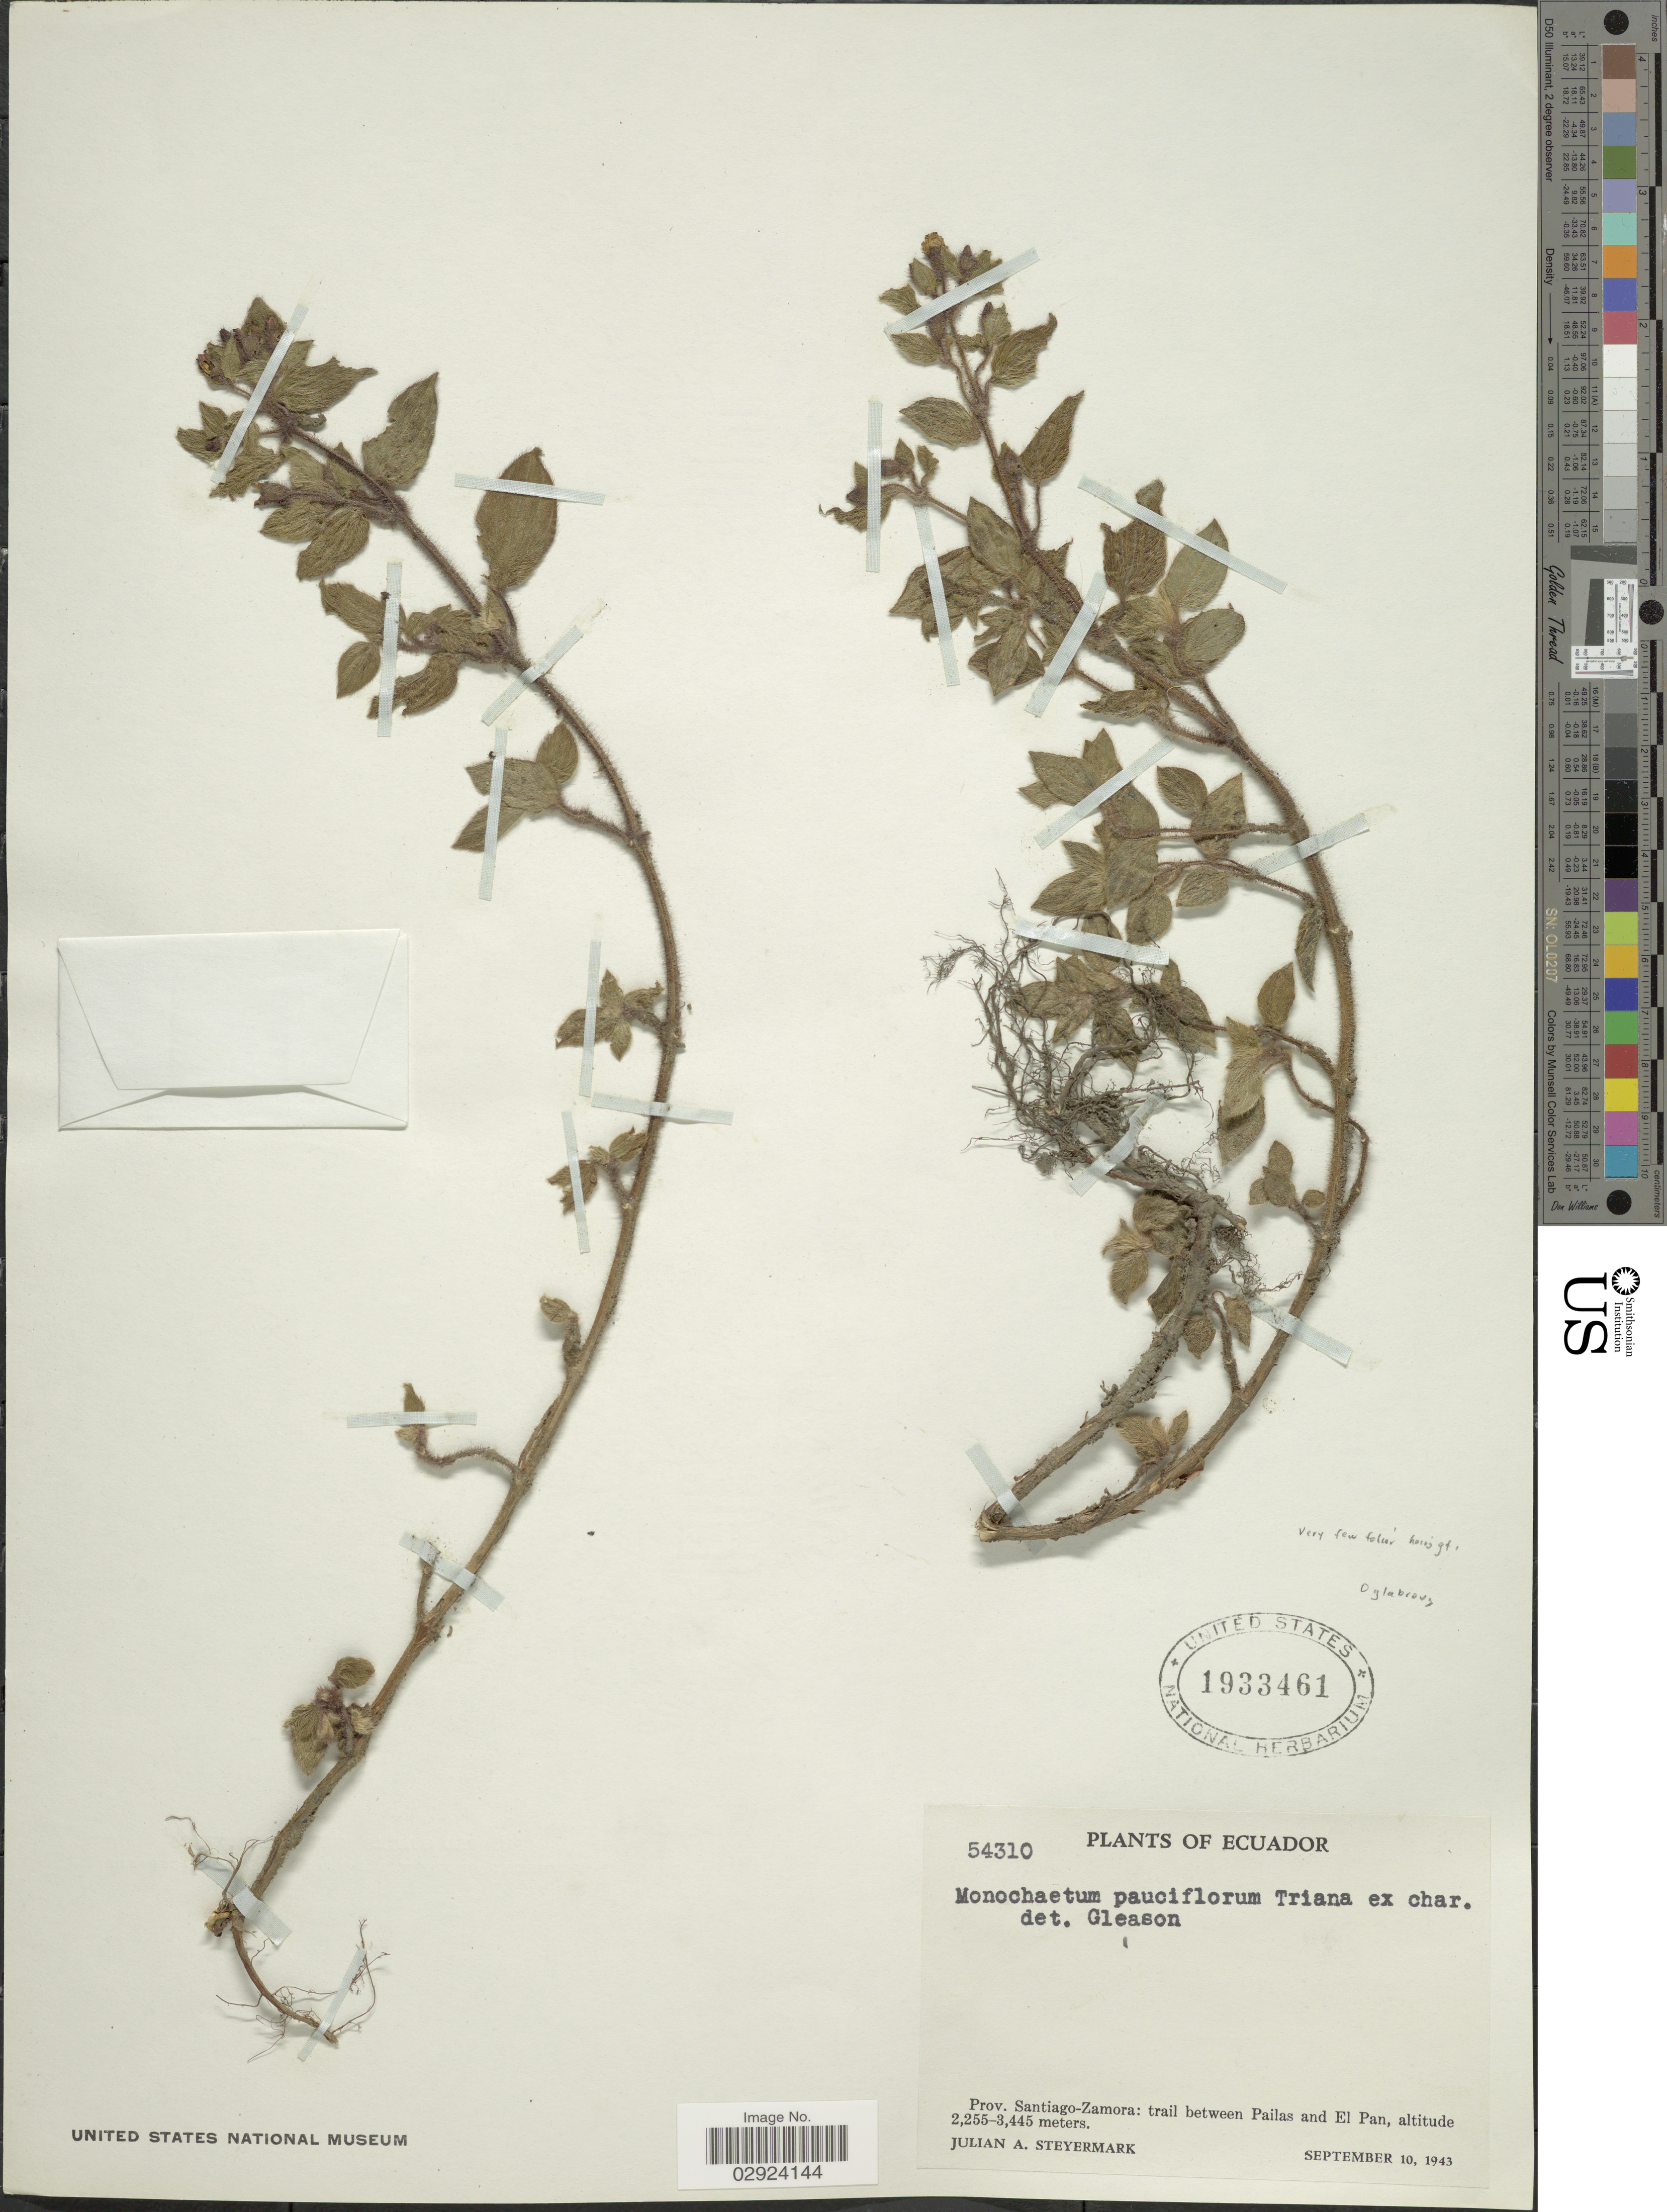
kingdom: Plantae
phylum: Tracheophyta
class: Magnoliopsida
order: Myrtales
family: Melastomataceae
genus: Monochaetum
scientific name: Monochaetum pauciflorum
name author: Triana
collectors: J. Steyermark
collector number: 54310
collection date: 1943-09-10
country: Ecuador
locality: Prov. Santiago-Zamora: trail between Pailas and El Pan.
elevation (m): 2255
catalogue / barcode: US 1933461